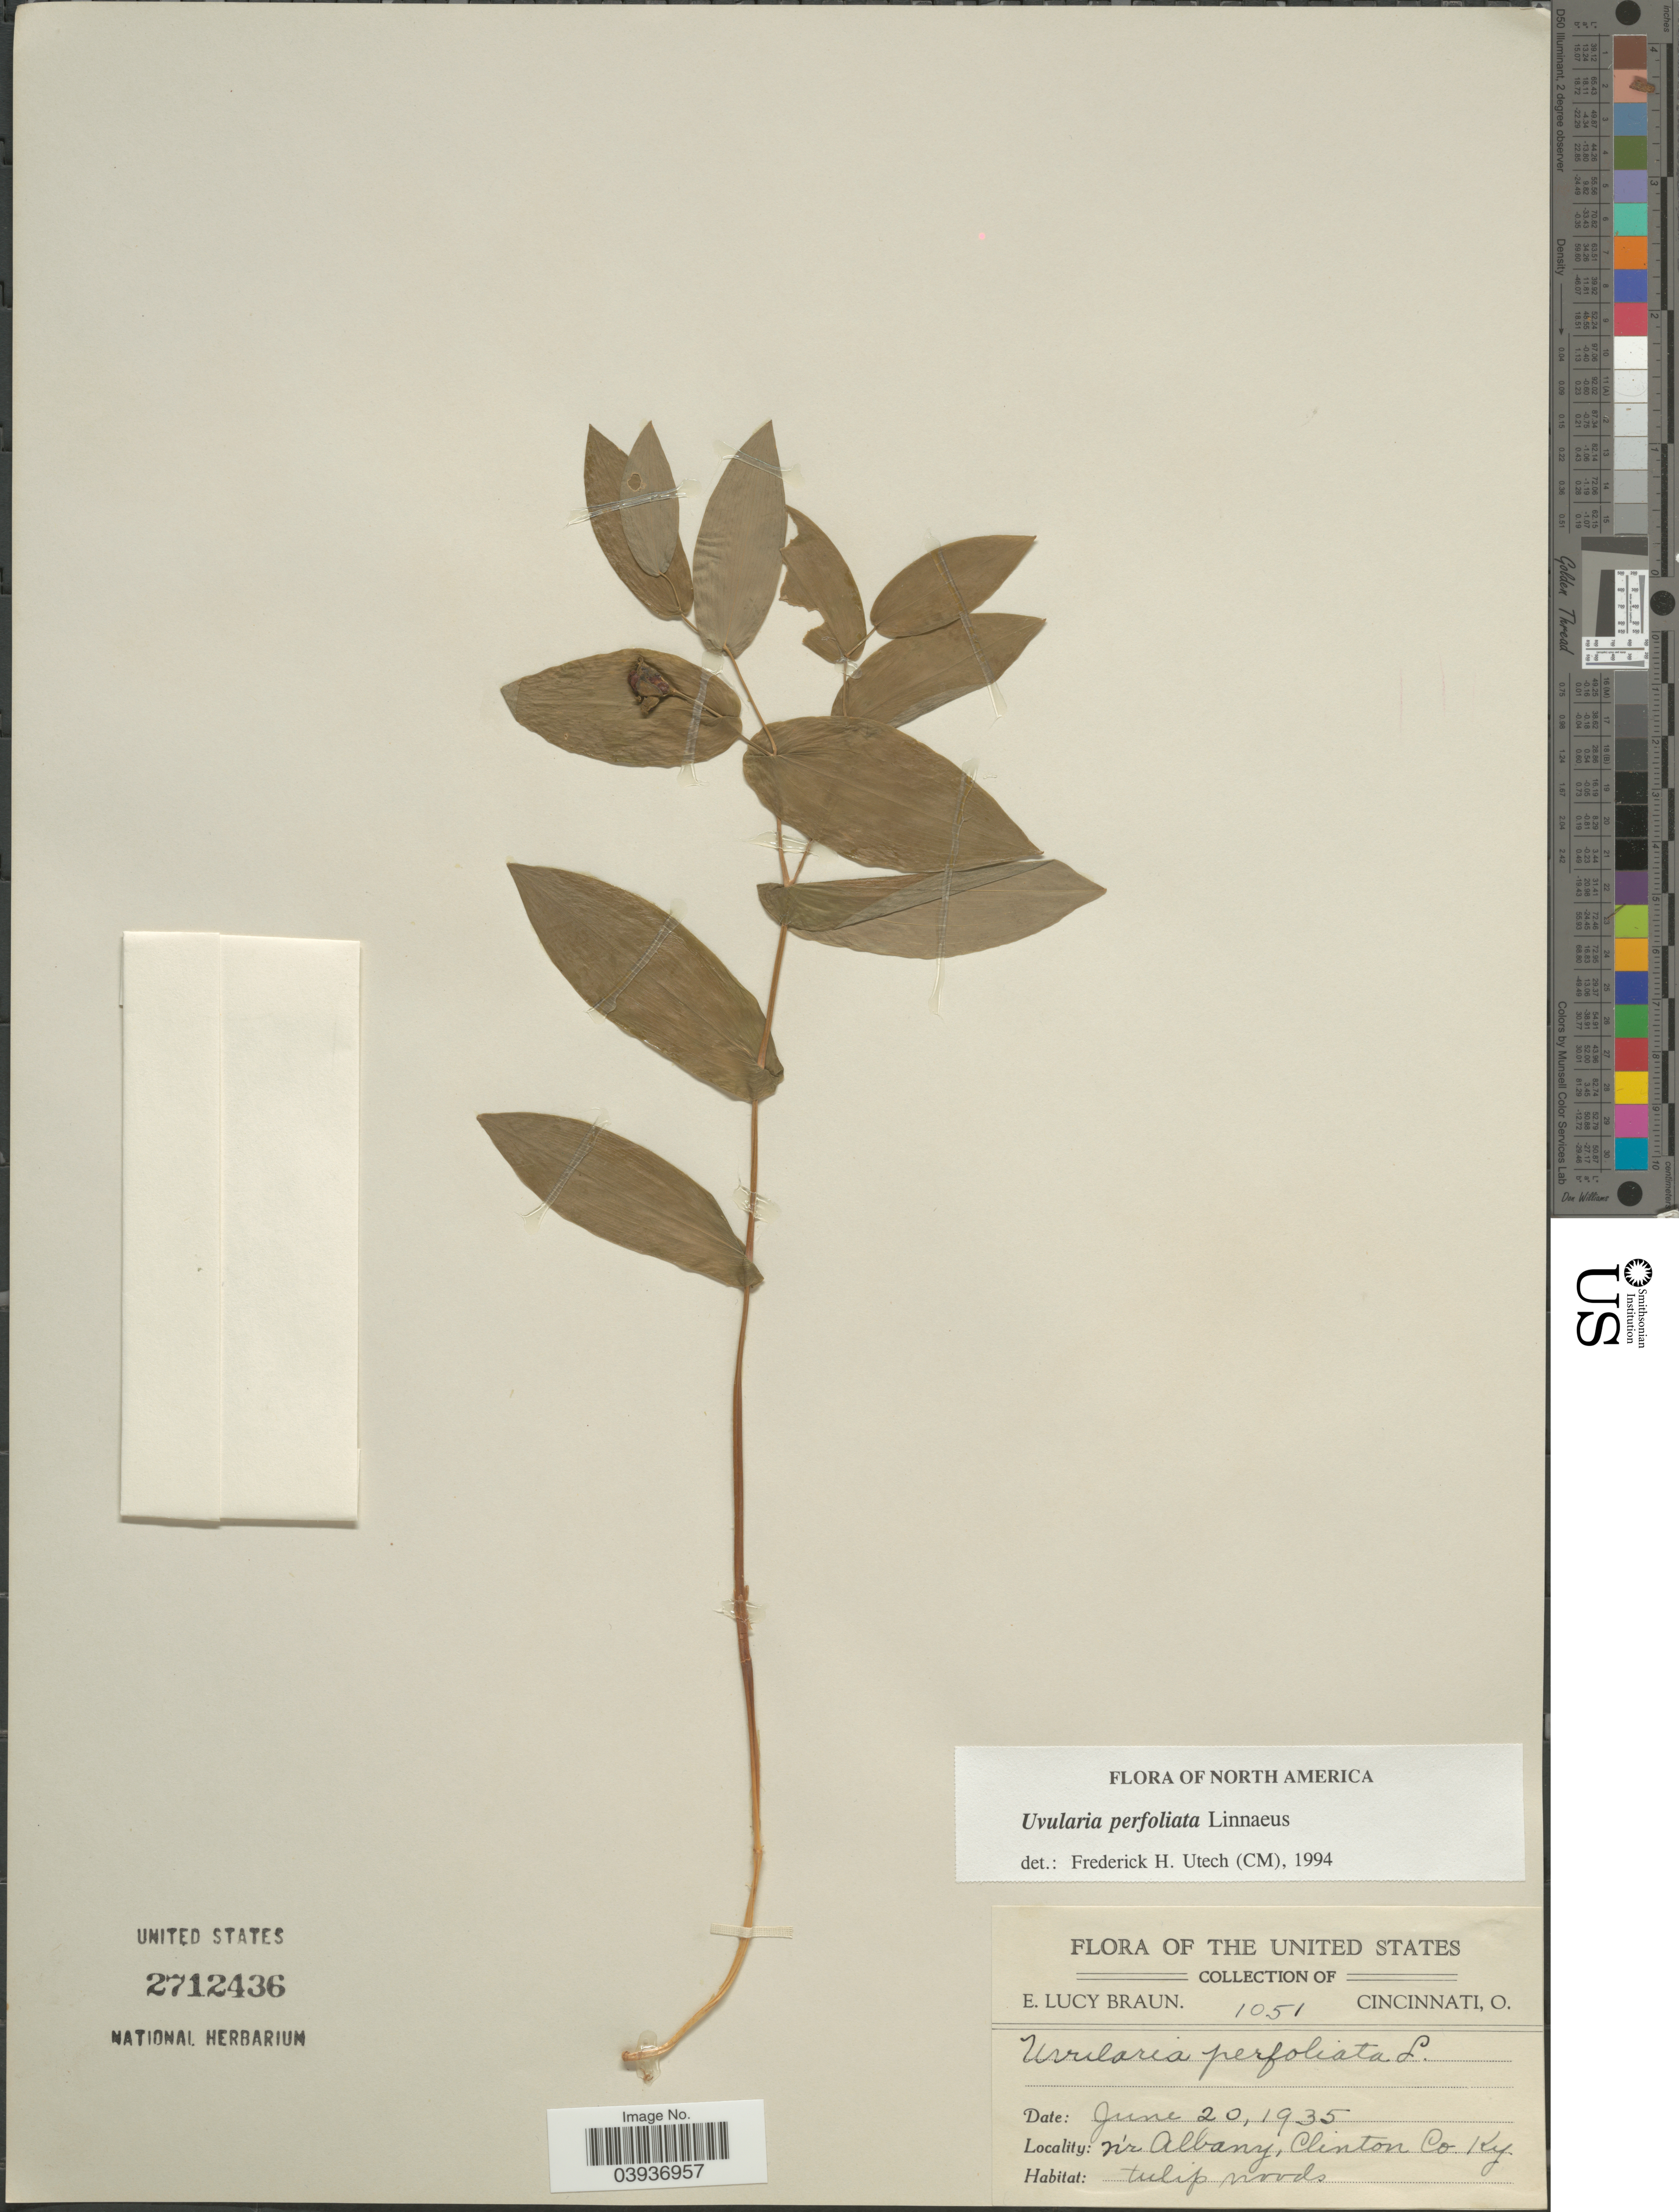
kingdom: Plantae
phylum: Tracheophyta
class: Liliopsida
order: Liliales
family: Colchicaceae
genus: Uvularia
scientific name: Uvularia perfoliata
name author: L.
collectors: E. L. Braun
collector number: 1051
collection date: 1935-06-20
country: United States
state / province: Kentucky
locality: N'r Albany, Clinton Co.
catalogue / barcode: US 2712436